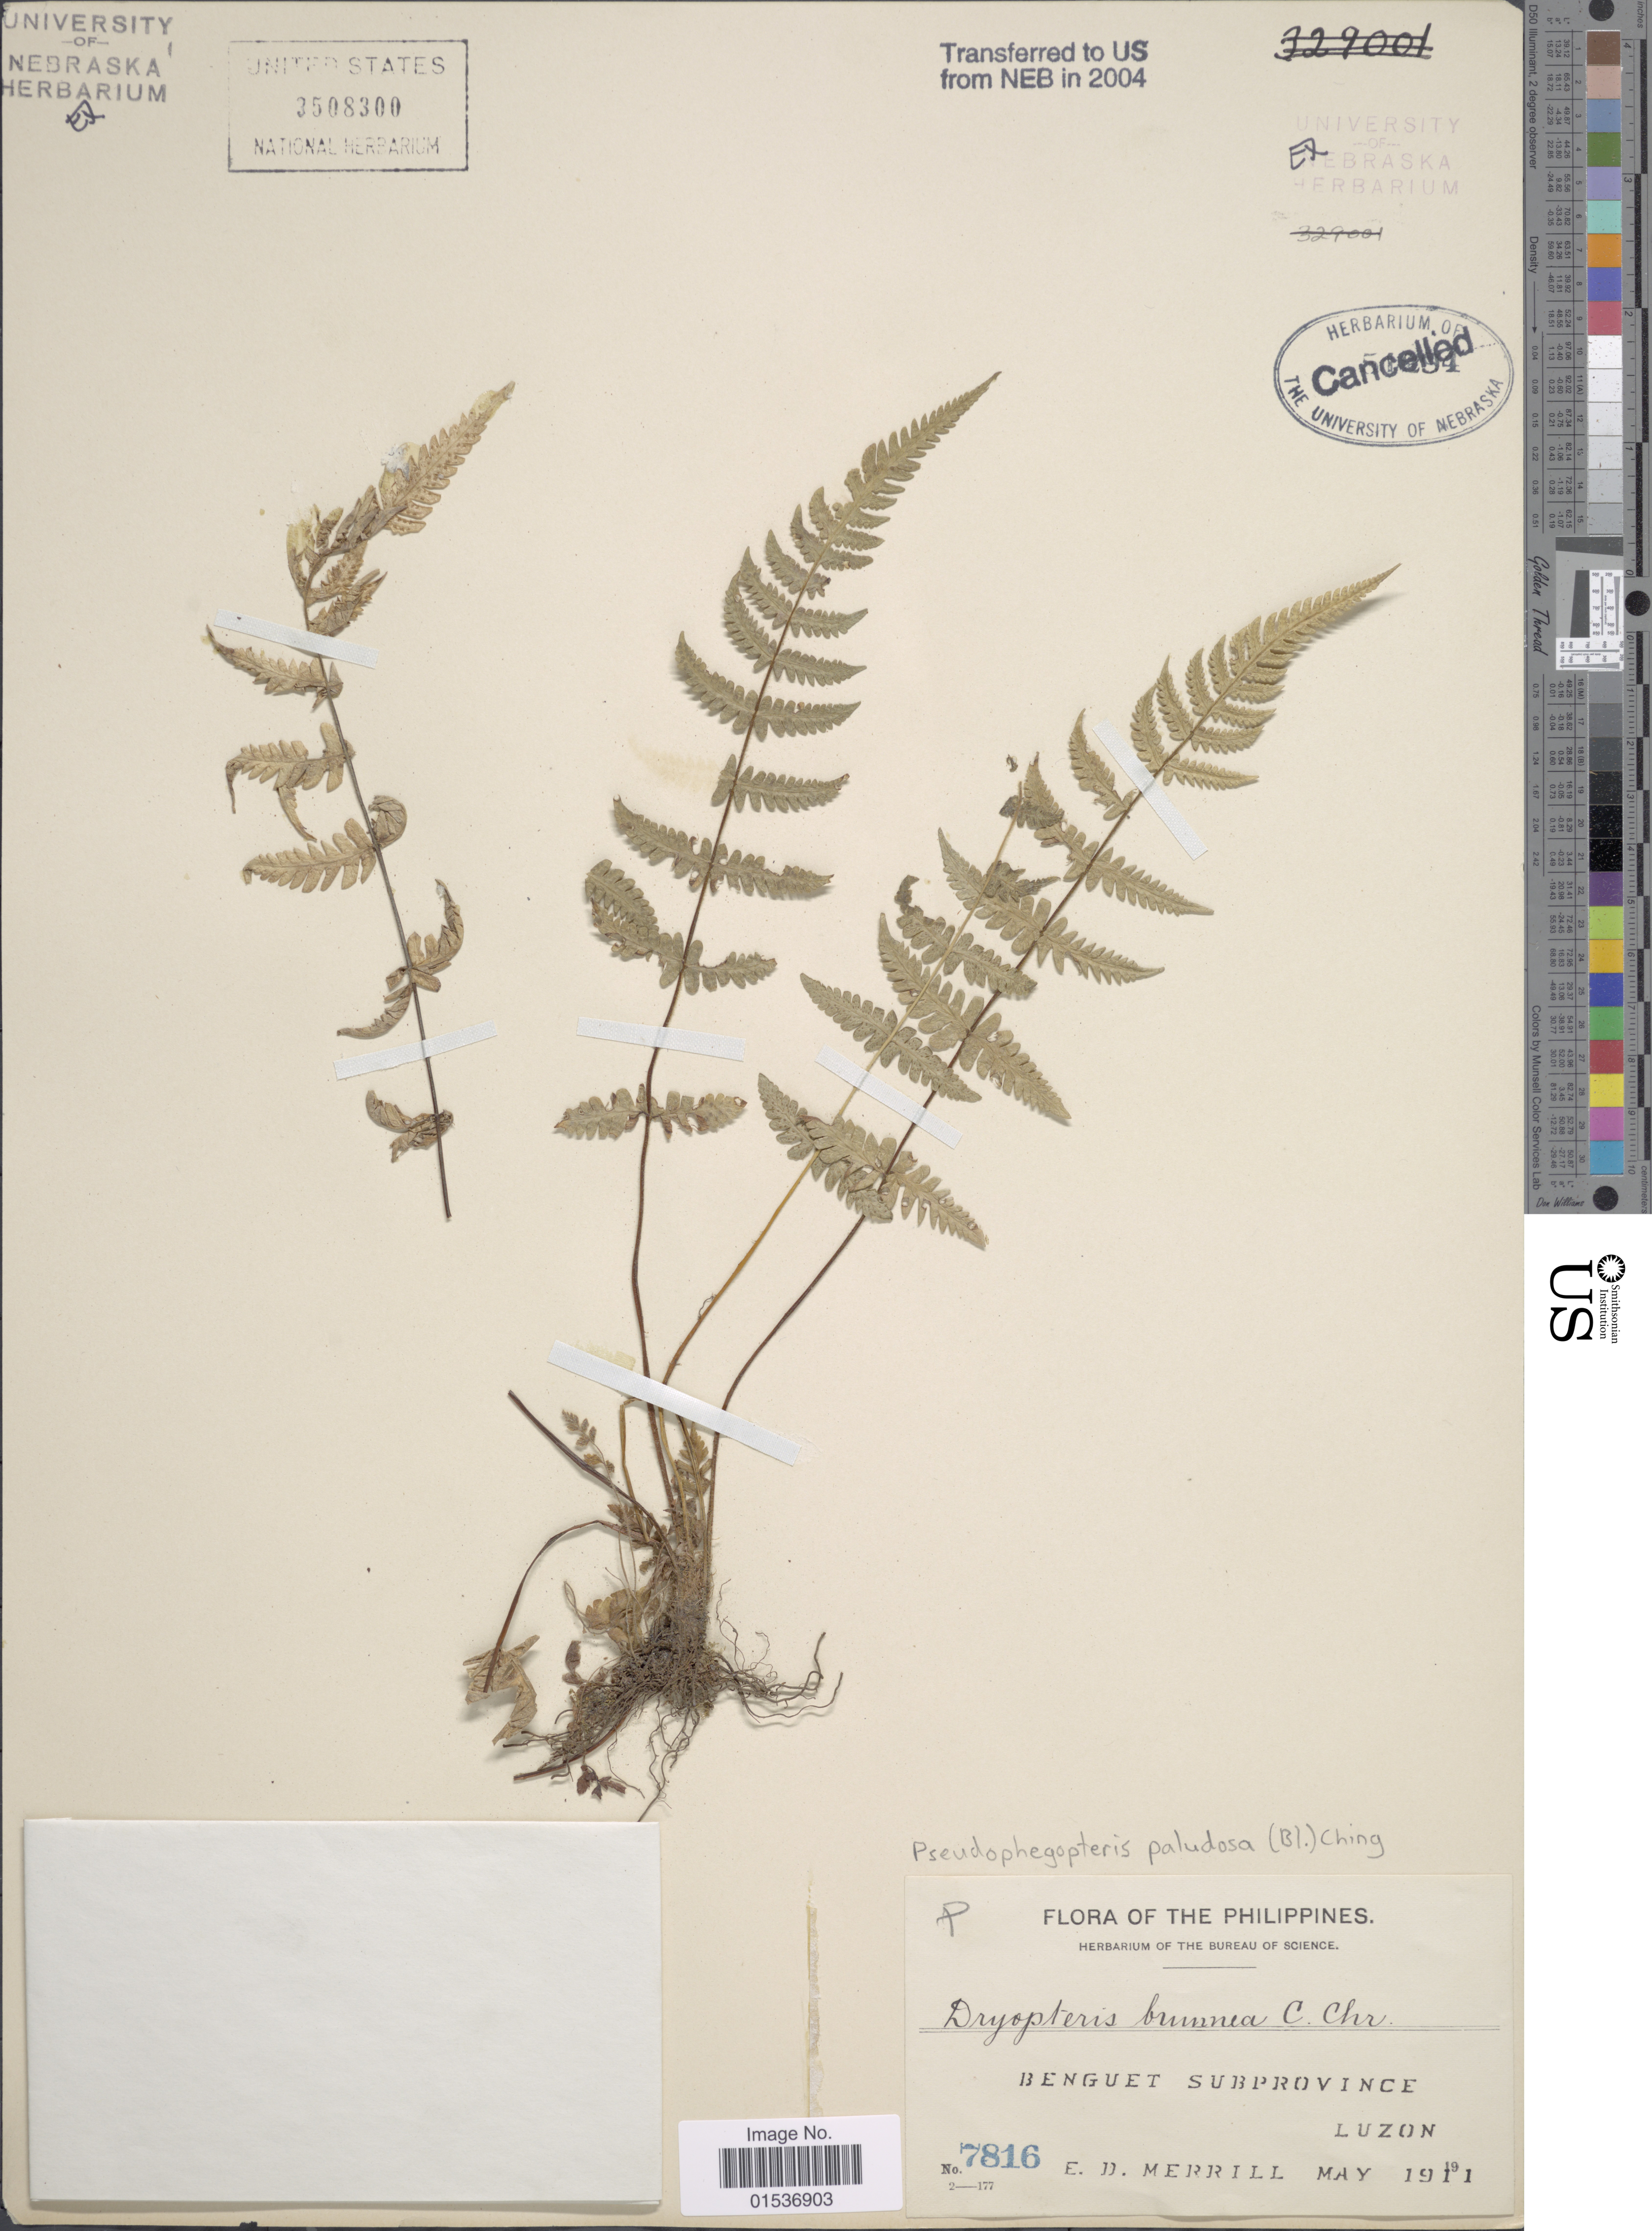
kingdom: Plantae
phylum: Tracheophyta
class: Polypodiopsida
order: Polypodiales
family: Thelypteridaceae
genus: Pseudophegopteris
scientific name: Pseudophegopteris paludosa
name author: (Blume) Ching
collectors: E. D. Merrill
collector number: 7816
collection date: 1911-05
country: Philippines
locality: Benguet Subprovince, Luzon.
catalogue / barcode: US 3508300